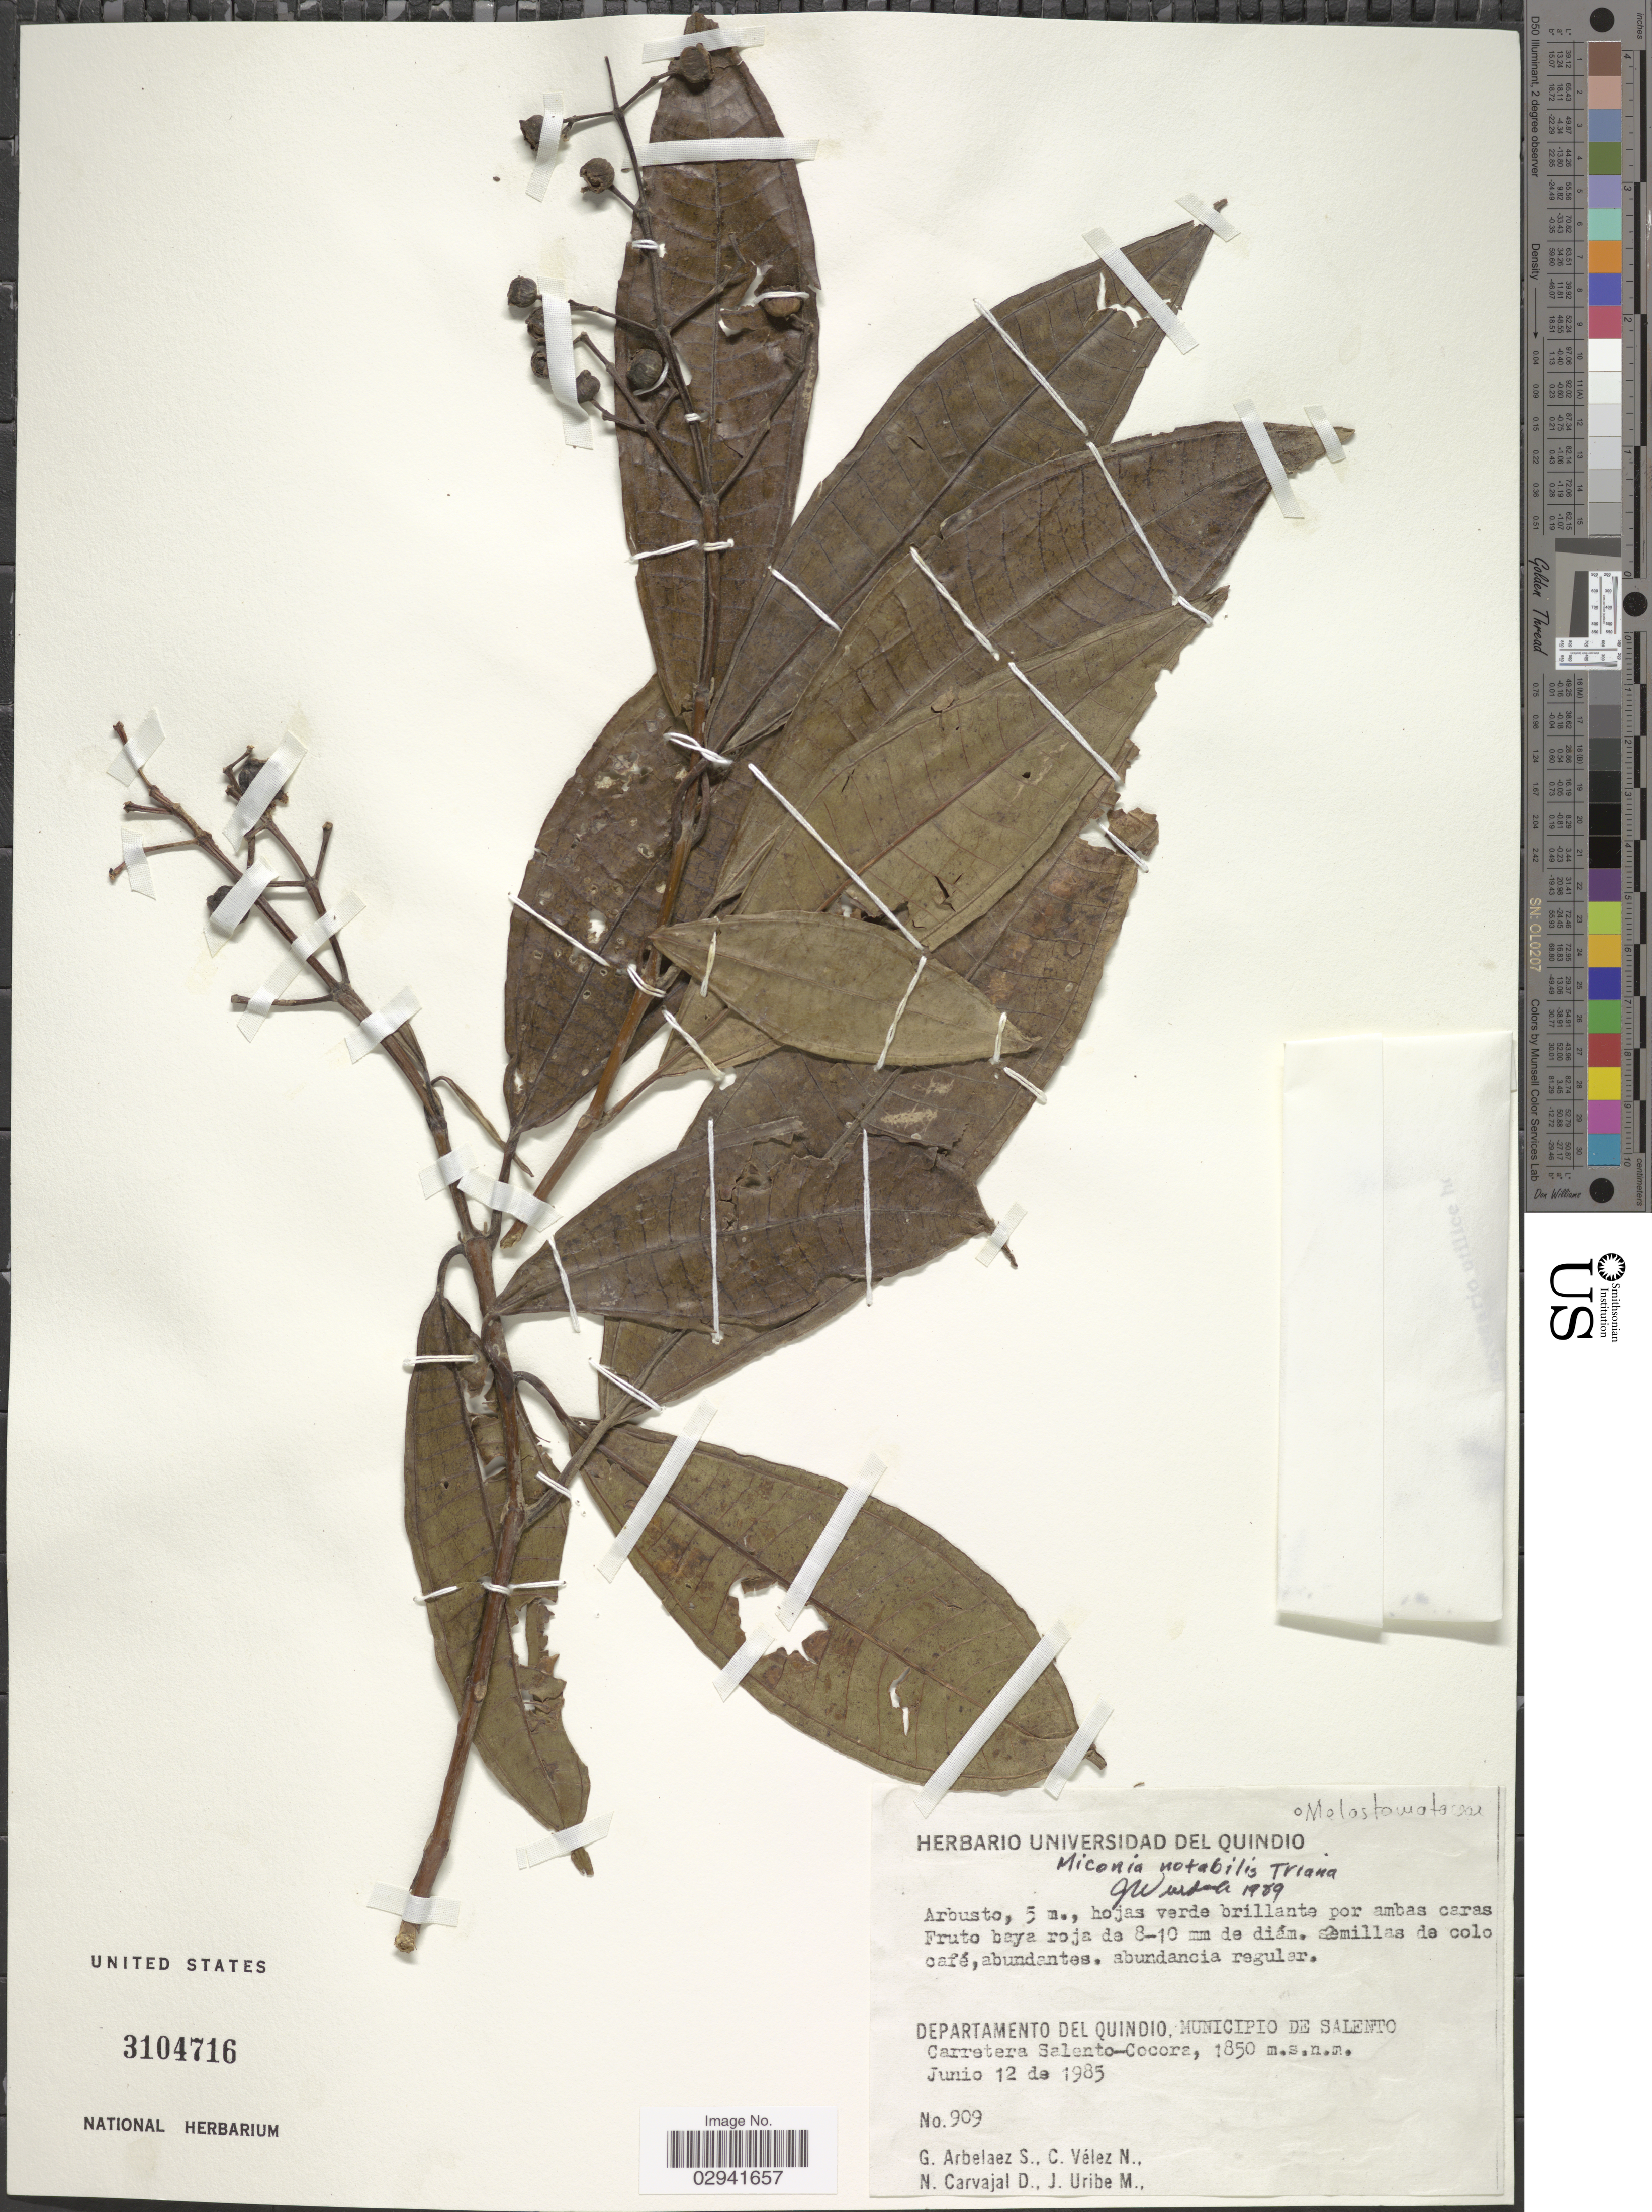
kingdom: Plantae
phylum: Tracheophyta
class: Magnoliopsida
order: Myrtales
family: Melastomataceae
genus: Miconia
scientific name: Miconia notabilis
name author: Triana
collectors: G. Arbelaez S., C. Vélez N., N. Carvajal D. & J. Uribe M.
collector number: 909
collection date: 1985-06-12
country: Colombia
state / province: Quindío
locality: Departamento del Quindio, Municipio de Salento. Carretera Salento-Cocora.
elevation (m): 1850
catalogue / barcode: US 3104716